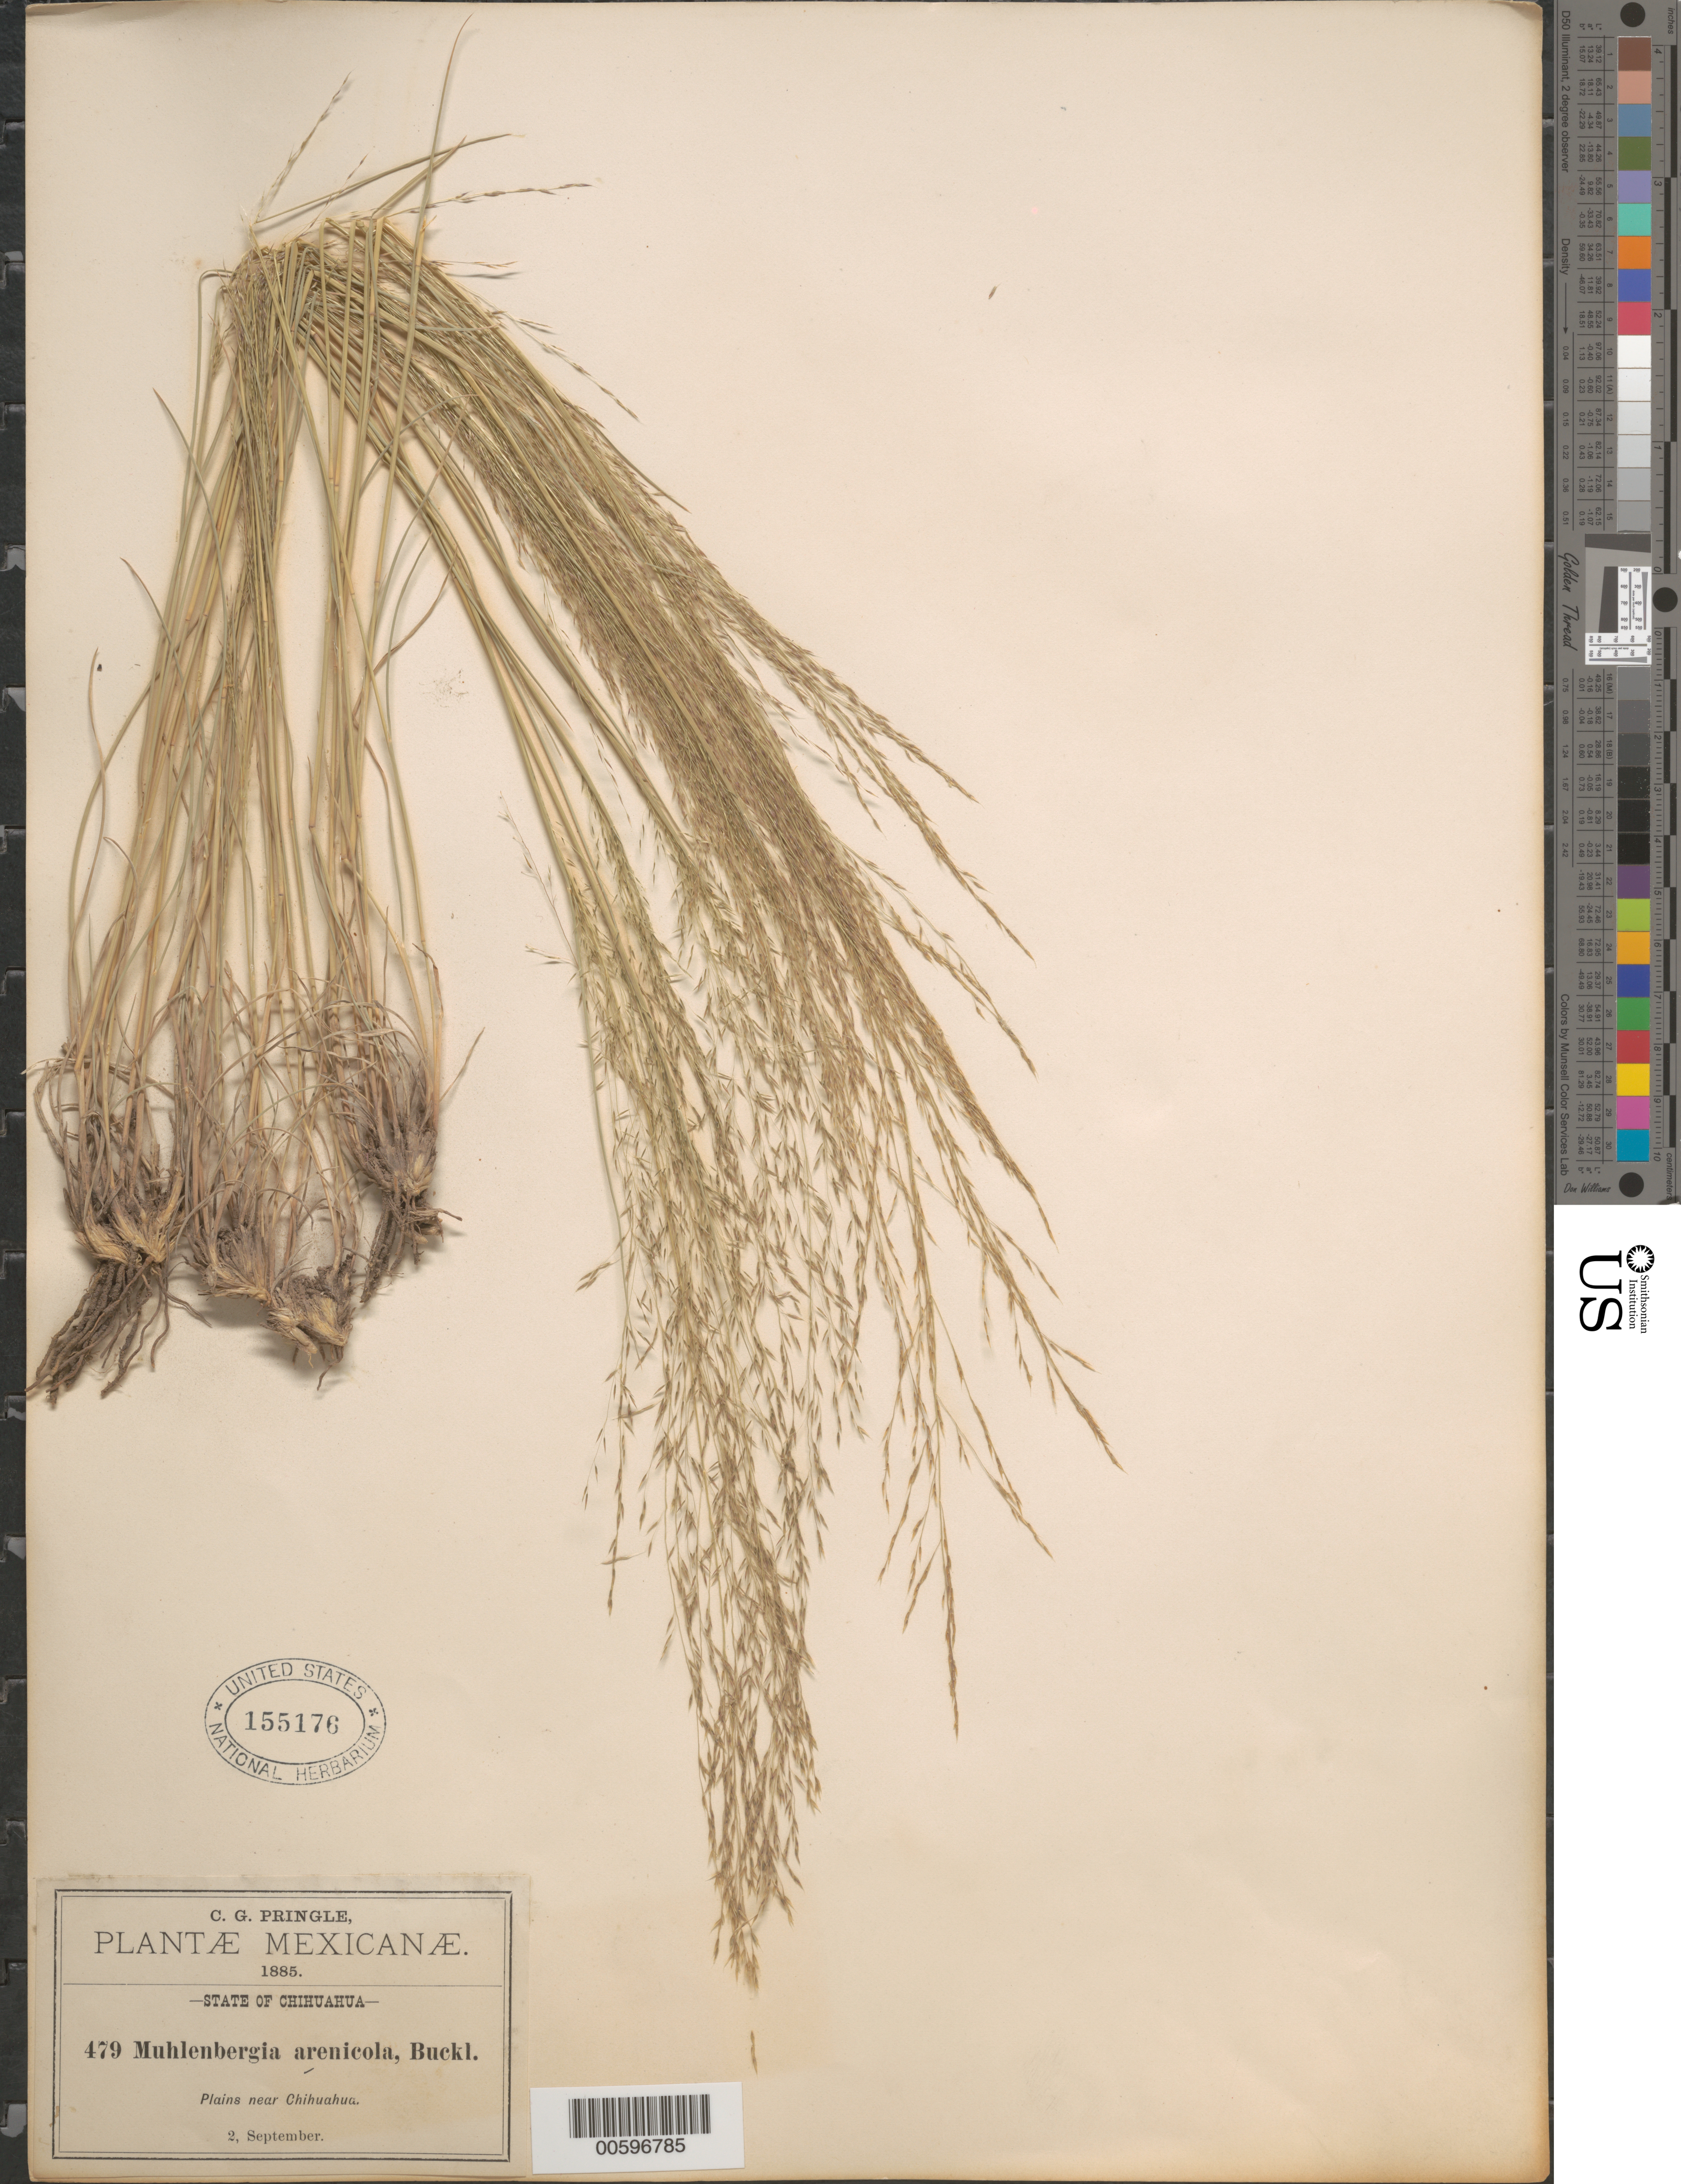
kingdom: Plantae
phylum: Tracheophyta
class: Liliopsida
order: Poales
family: Poaceae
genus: Muhlenbergia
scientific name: Muhlenbergia arenicola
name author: Buckley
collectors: C. G. Pringle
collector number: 479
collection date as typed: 2 Sep 1885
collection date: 1885-09-02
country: Mexico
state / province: Chihuahua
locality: Near Chihuahua.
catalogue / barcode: US 155176